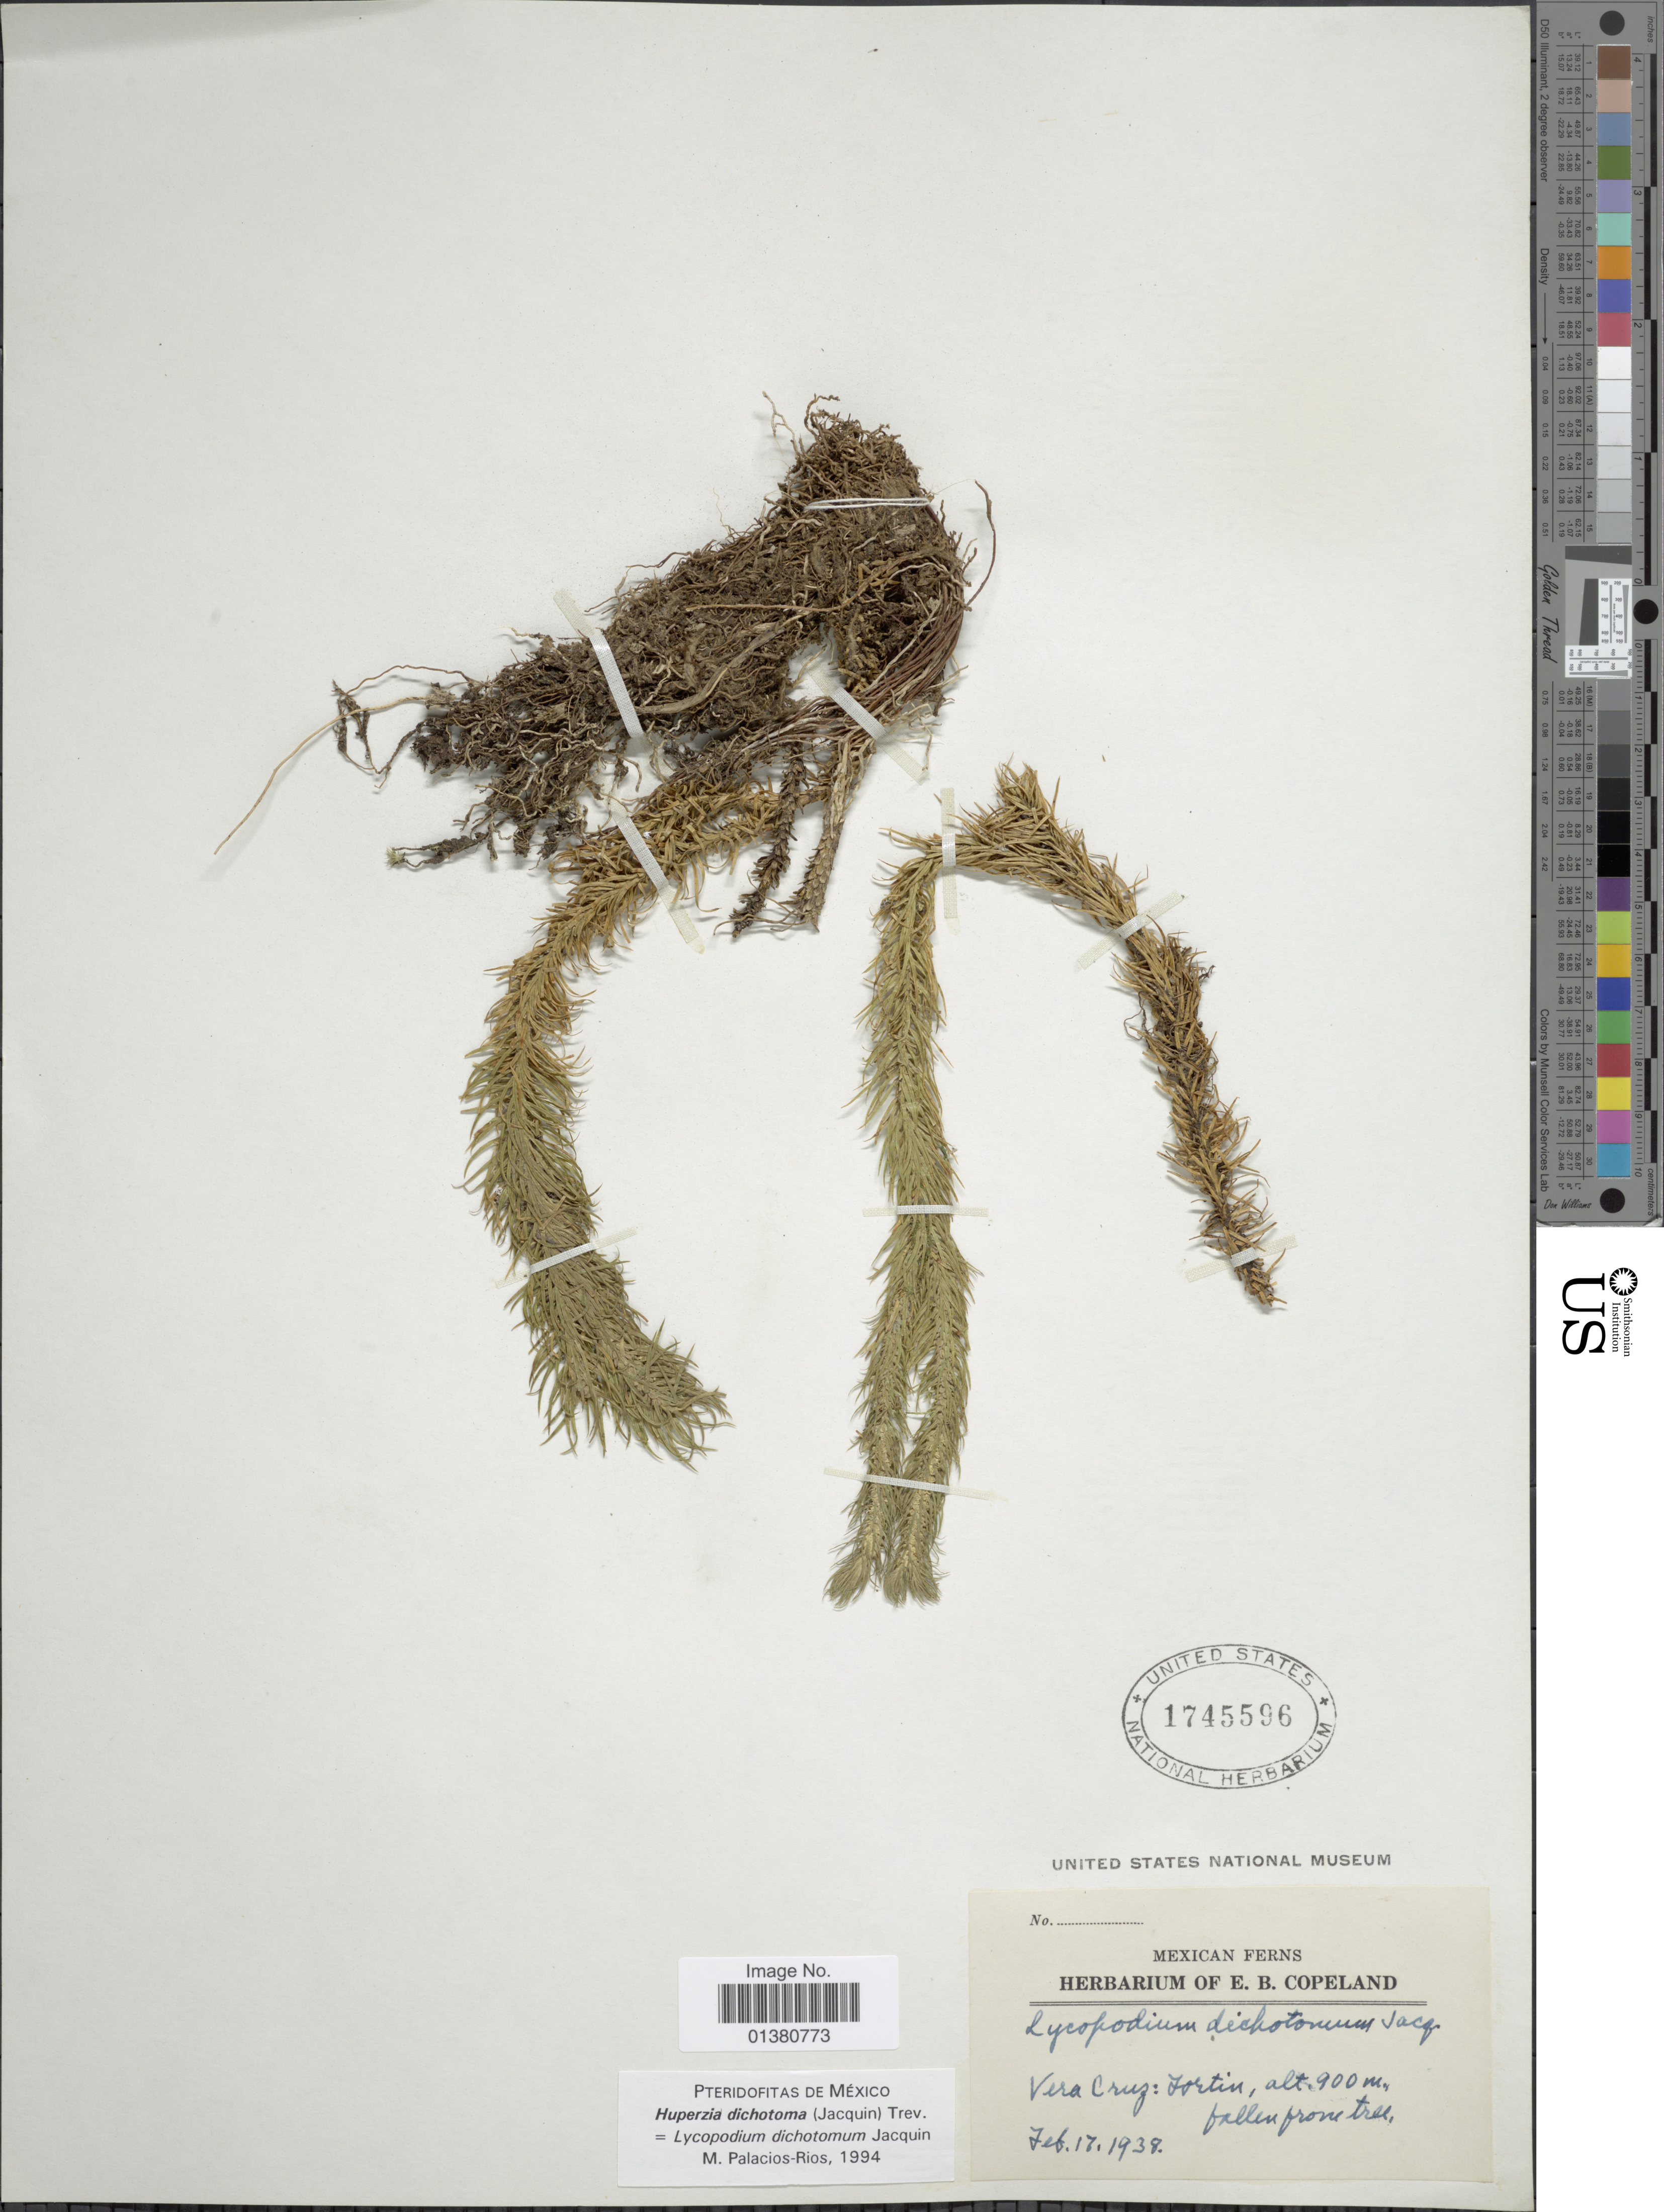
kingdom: Plantae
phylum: Tracheophyta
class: Lycopodiopsida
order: Lycopodiales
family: Lycopodiaceae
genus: Phlegmariurus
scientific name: Phlegmariurus dichotomus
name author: (Jacq.) W.H. Wagner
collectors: E. B. Copeland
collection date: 1939-02-17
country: Mexico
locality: Vera Cruz: Fortin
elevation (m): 900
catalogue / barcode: US 1745596